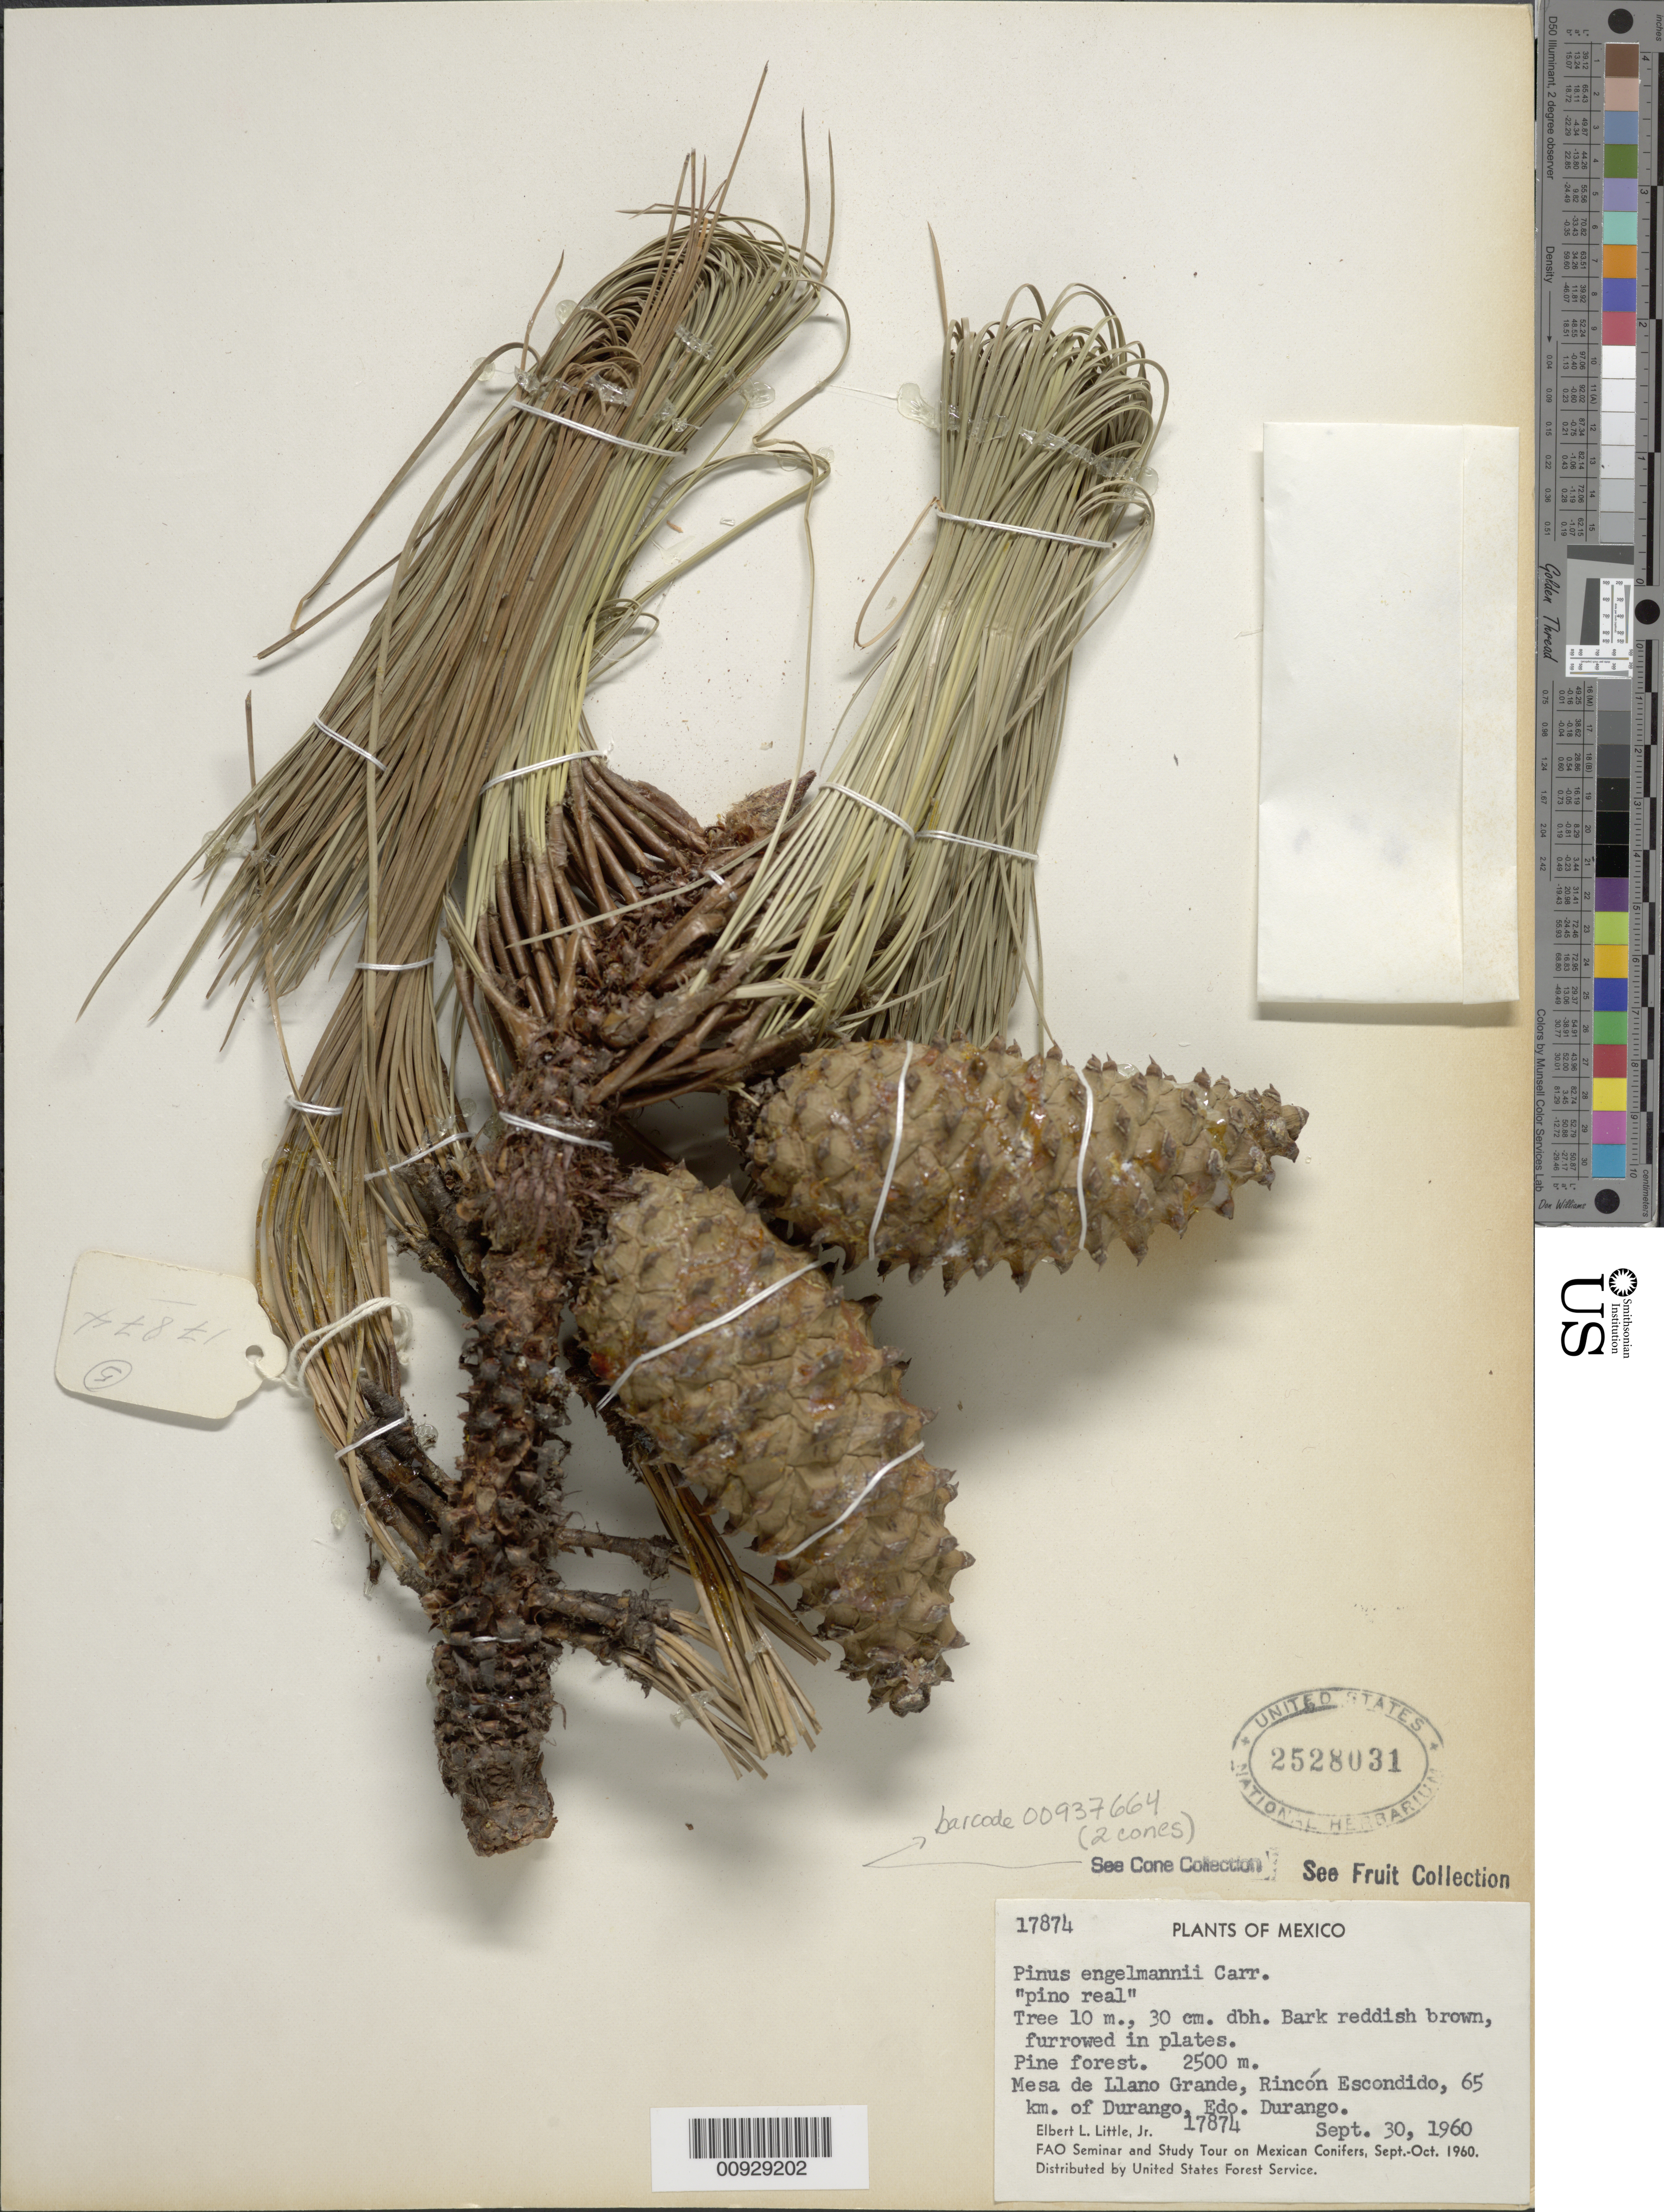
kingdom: Plantae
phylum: Tracheophyta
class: Pinopsida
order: Pinales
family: Pinaceae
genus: Pinus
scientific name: Pinus engelmannii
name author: Carrière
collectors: E. L. Little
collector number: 17874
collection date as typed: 30 Sep 1960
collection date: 1960-09-30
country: Mexico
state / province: Durango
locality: Mesa de Llano Grande, Rincón Escondido, 65 km. of Durango.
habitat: Pine forest.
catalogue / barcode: US 2528031